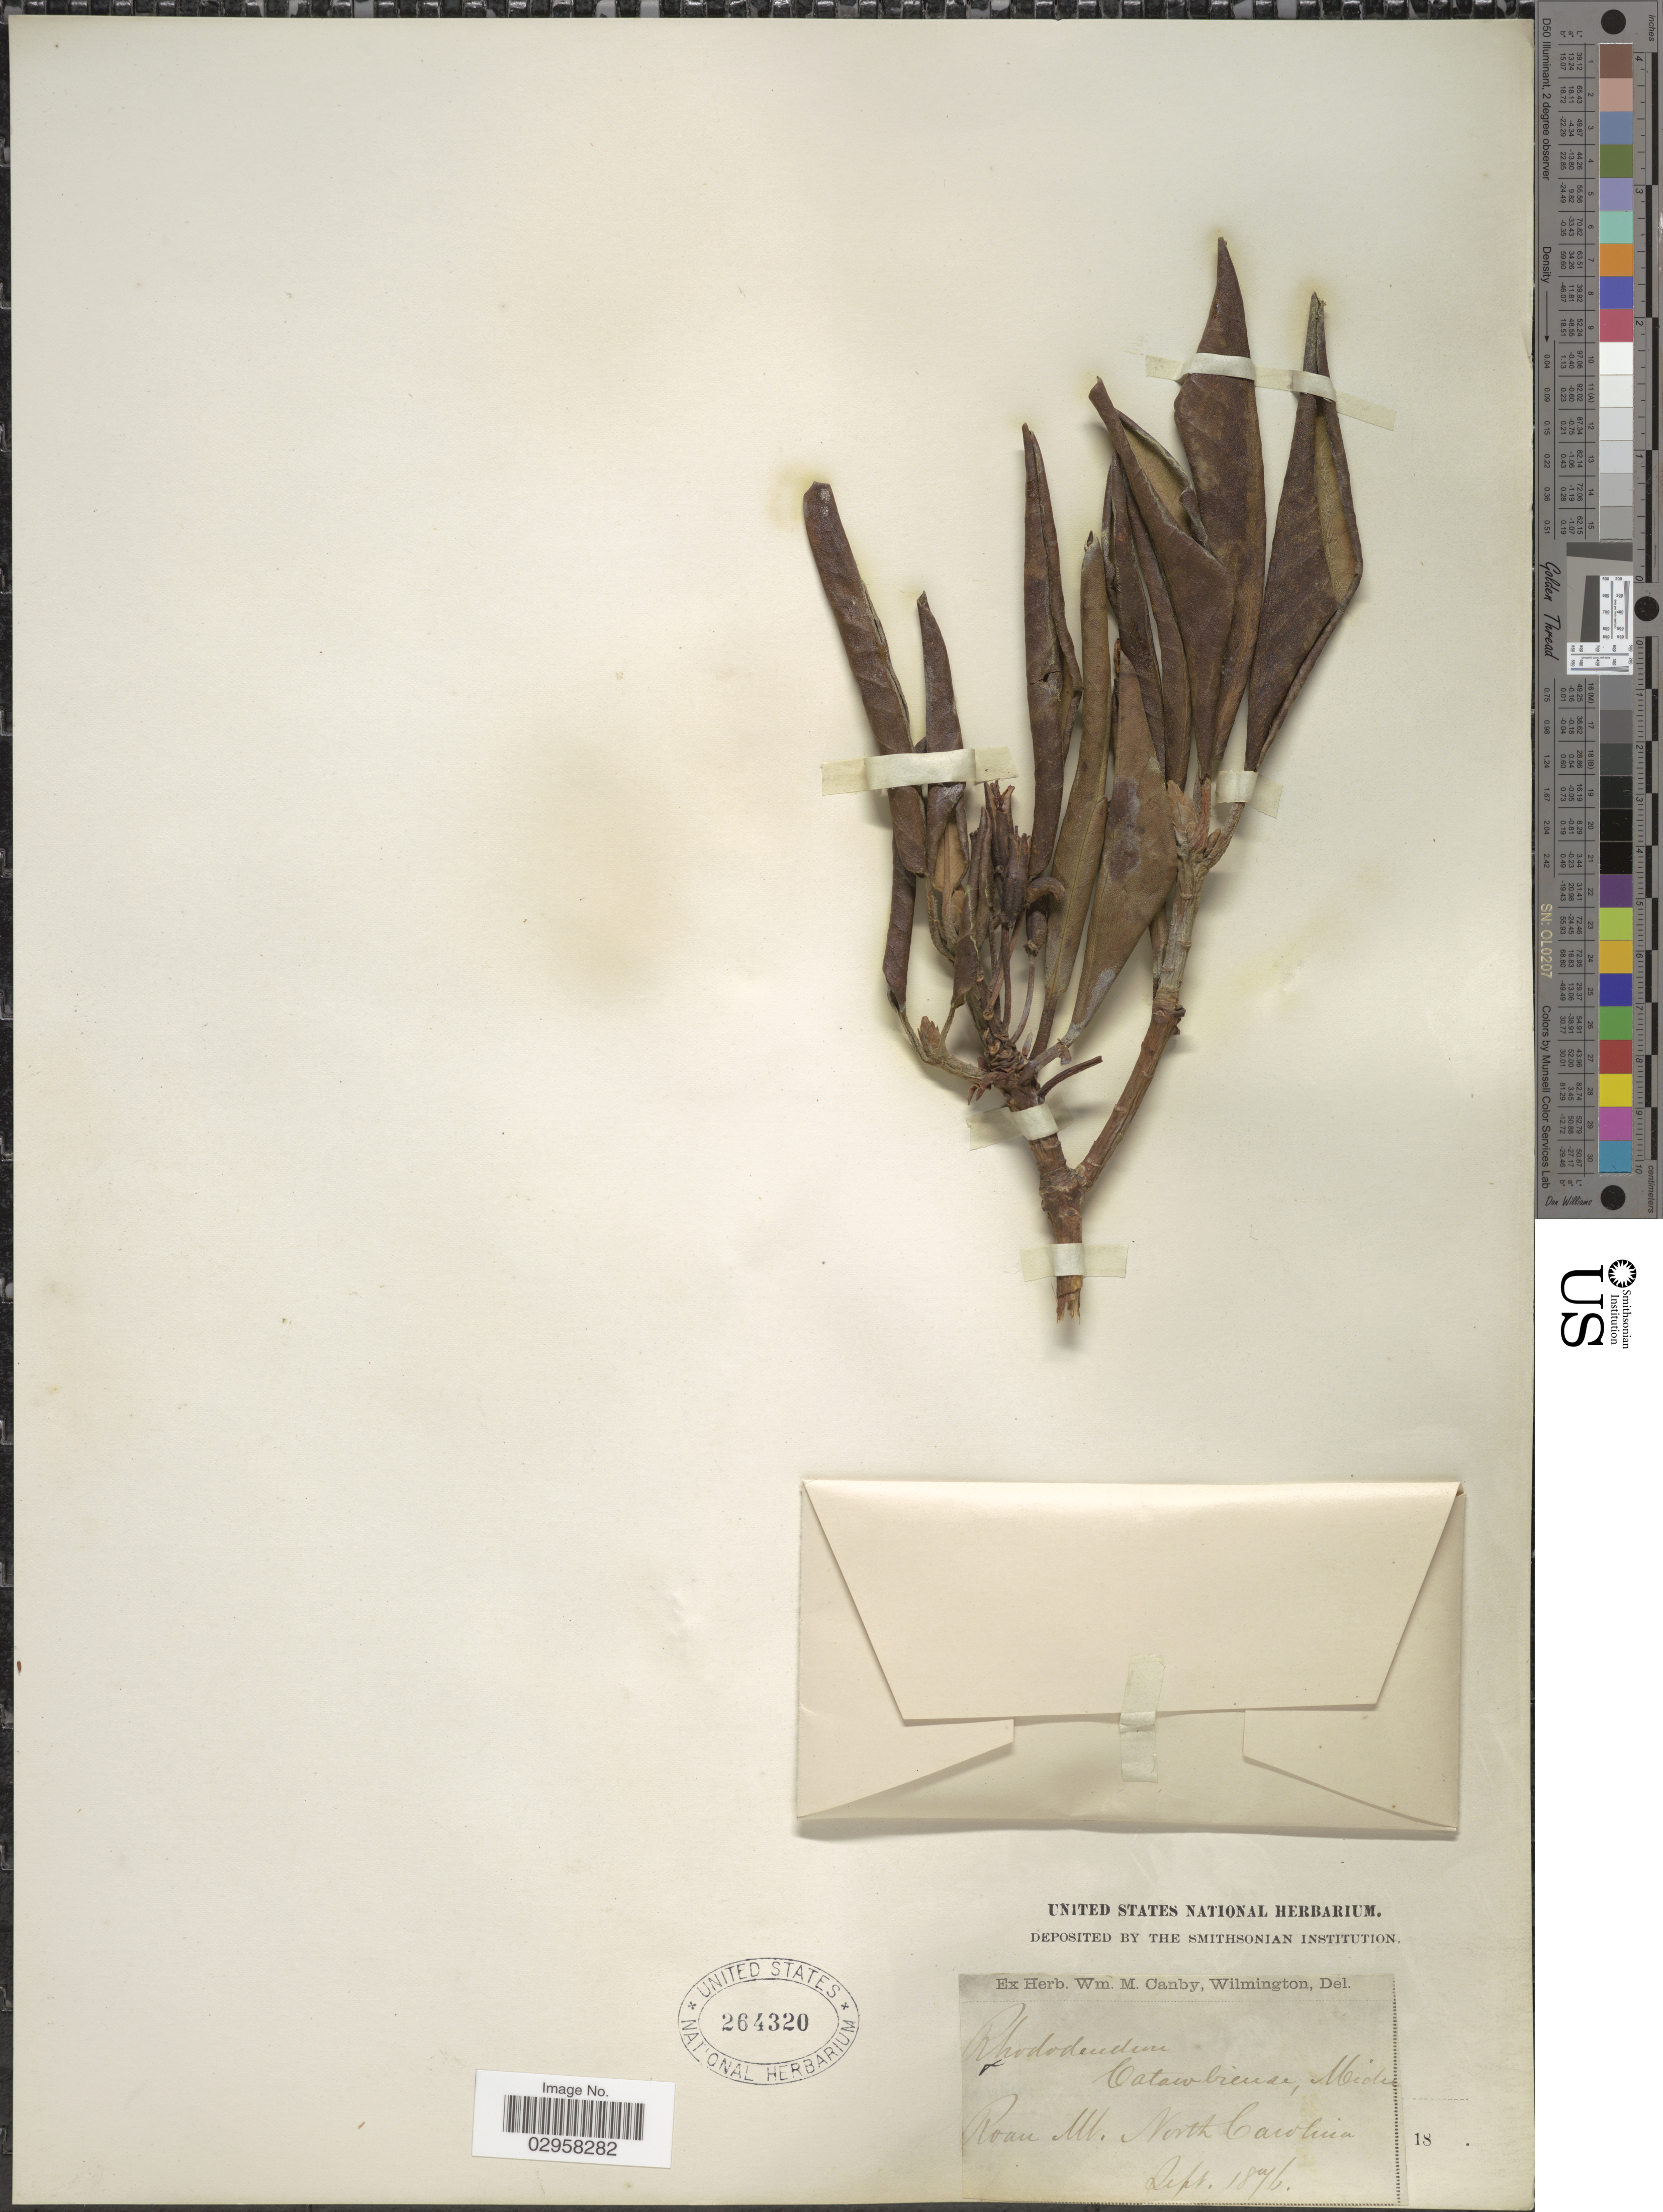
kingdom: Plantae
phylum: Tracheophyta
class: Magnoliopsida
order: Ericales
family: Ericaceae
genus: Rhododendron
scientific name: Rhododendron catawbiense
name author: Michx.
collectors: ex herb. W.M. Canby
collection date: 1876-09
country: United States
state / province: North Carolina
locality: Roan Mt.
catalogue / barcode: US 264320